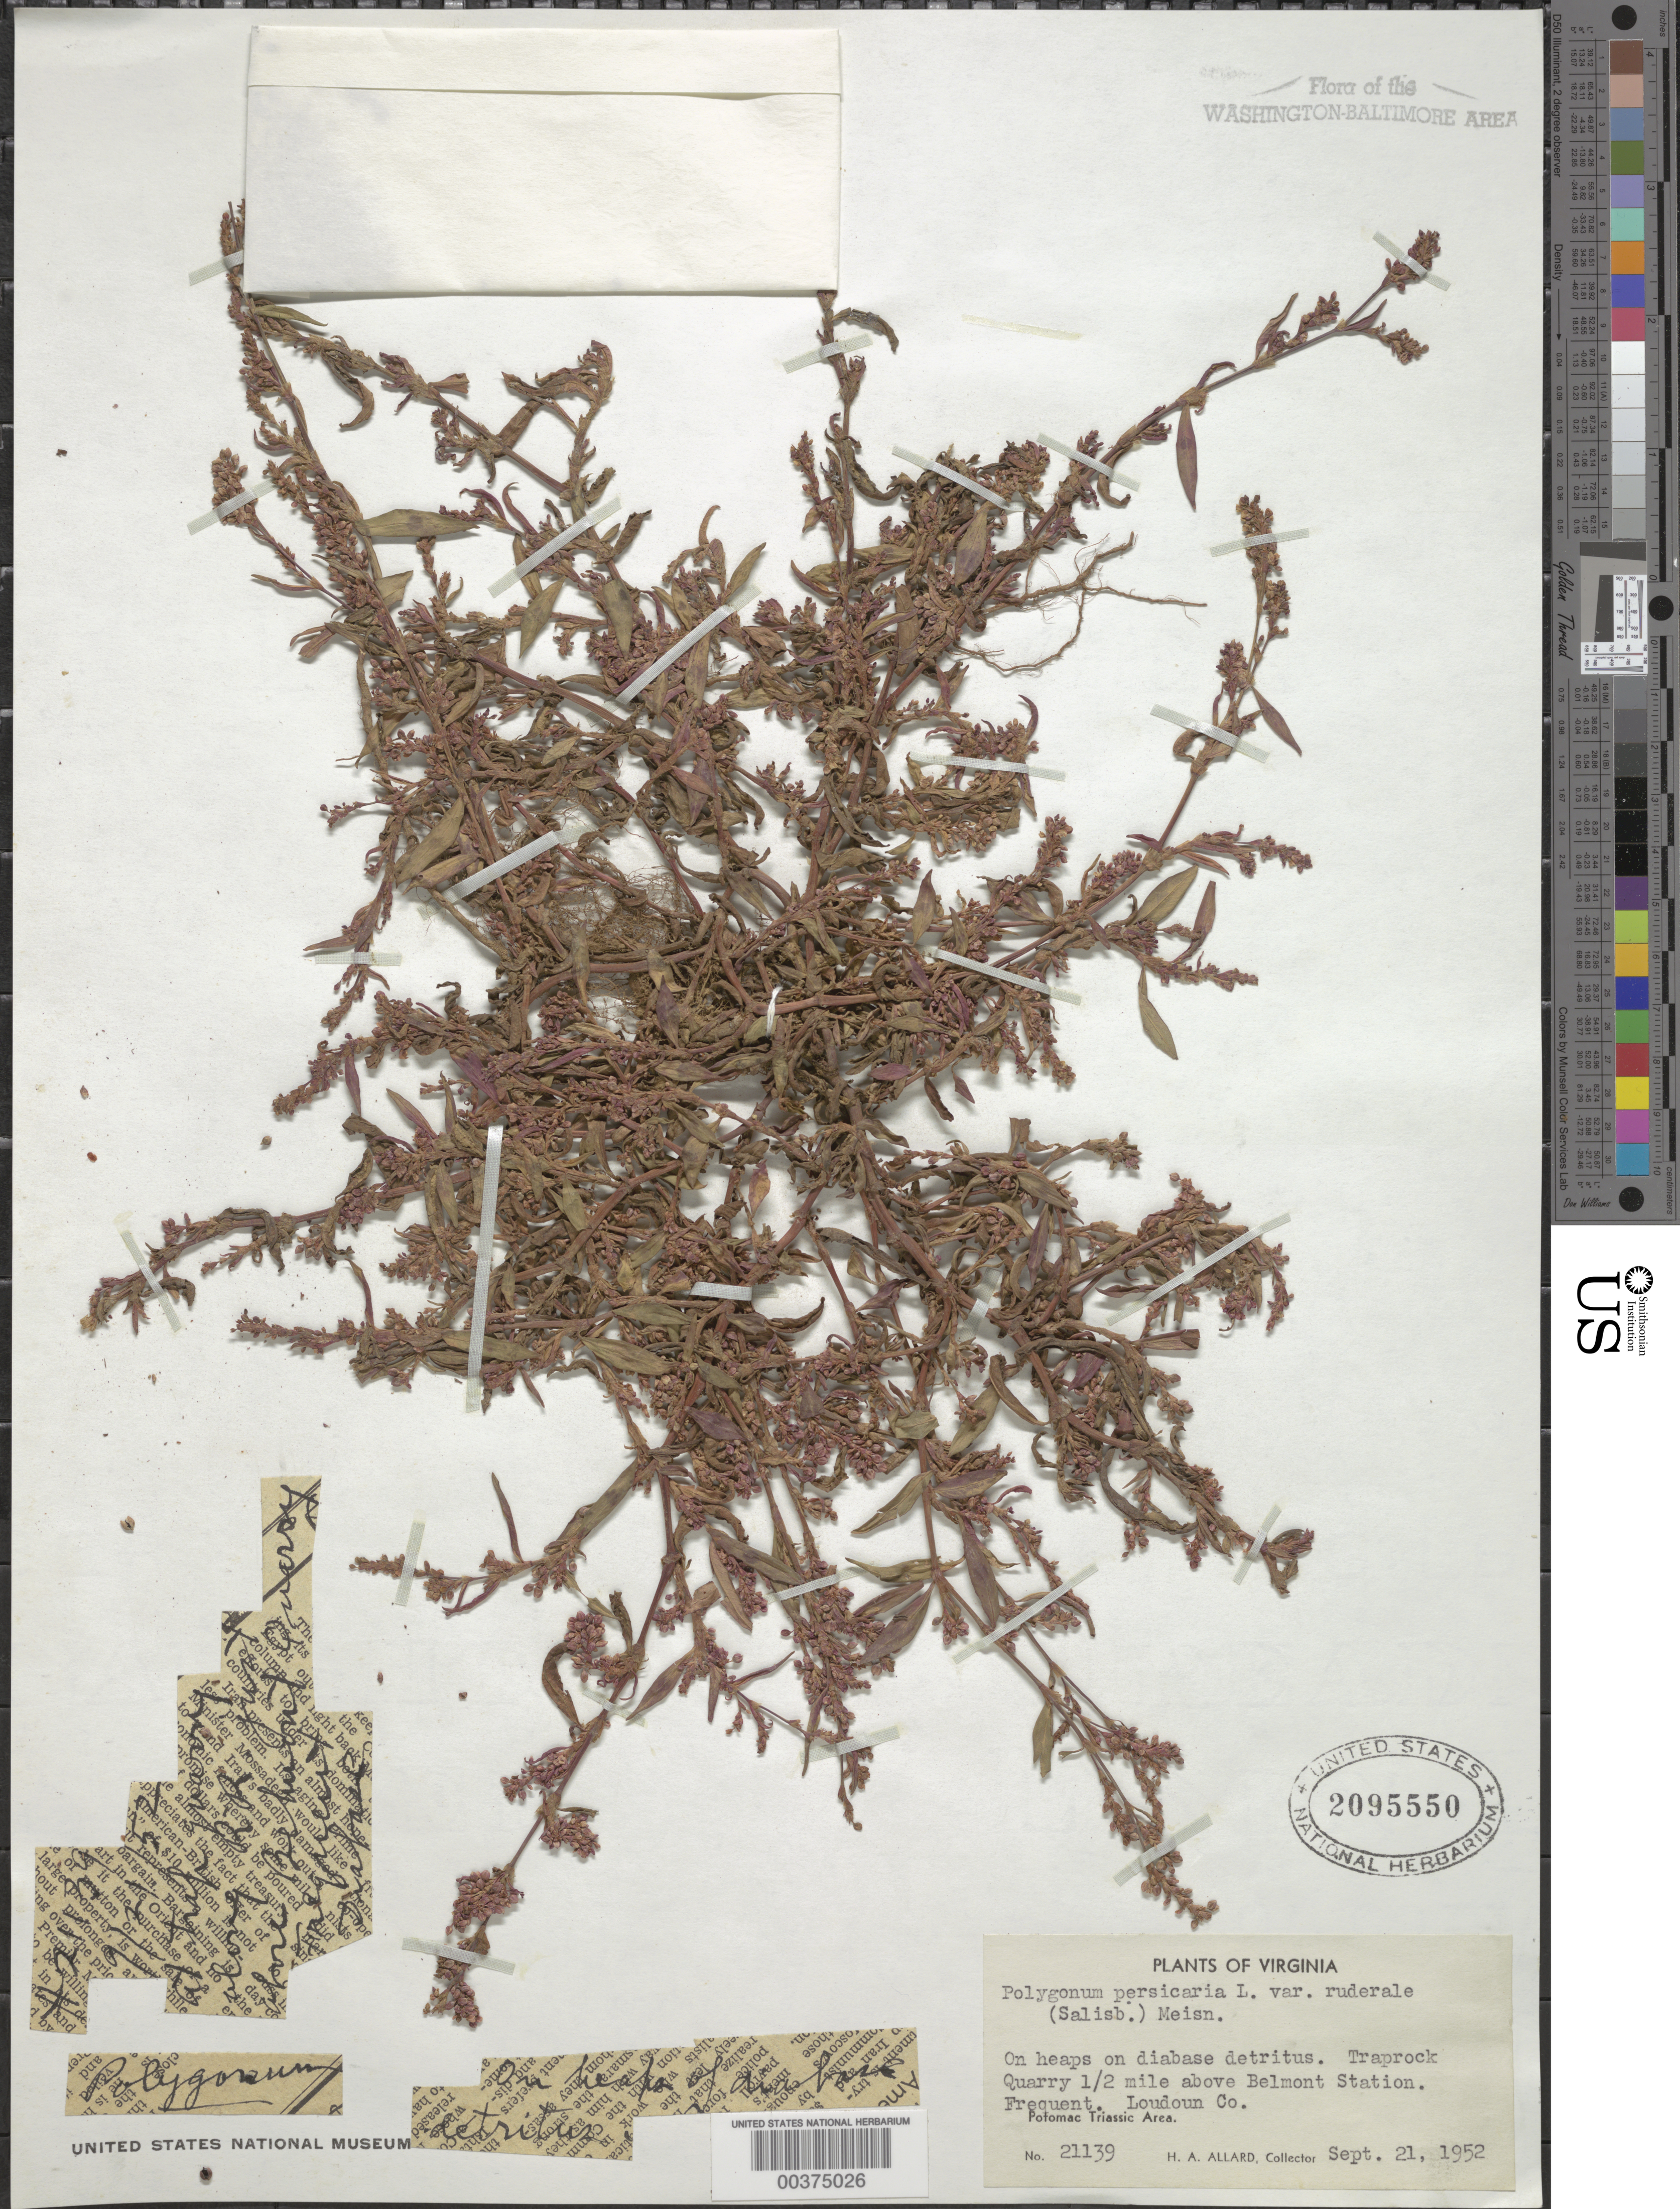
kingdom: Plantae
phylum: Tracheophyta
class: Magnoliopsida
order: Caryophyllales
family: Polygonaceae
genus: Persicaria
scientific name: Persicaria maculosa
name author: S.F. Gray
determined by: Atha, D. E.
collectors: H. A. Allard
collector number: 21139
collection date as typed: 21 Sep 1952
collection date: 1952-09-21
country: United States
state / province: Virginia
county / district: Loudoun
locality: Traprock quarry, above Belmont Station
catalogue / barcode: US 2095550